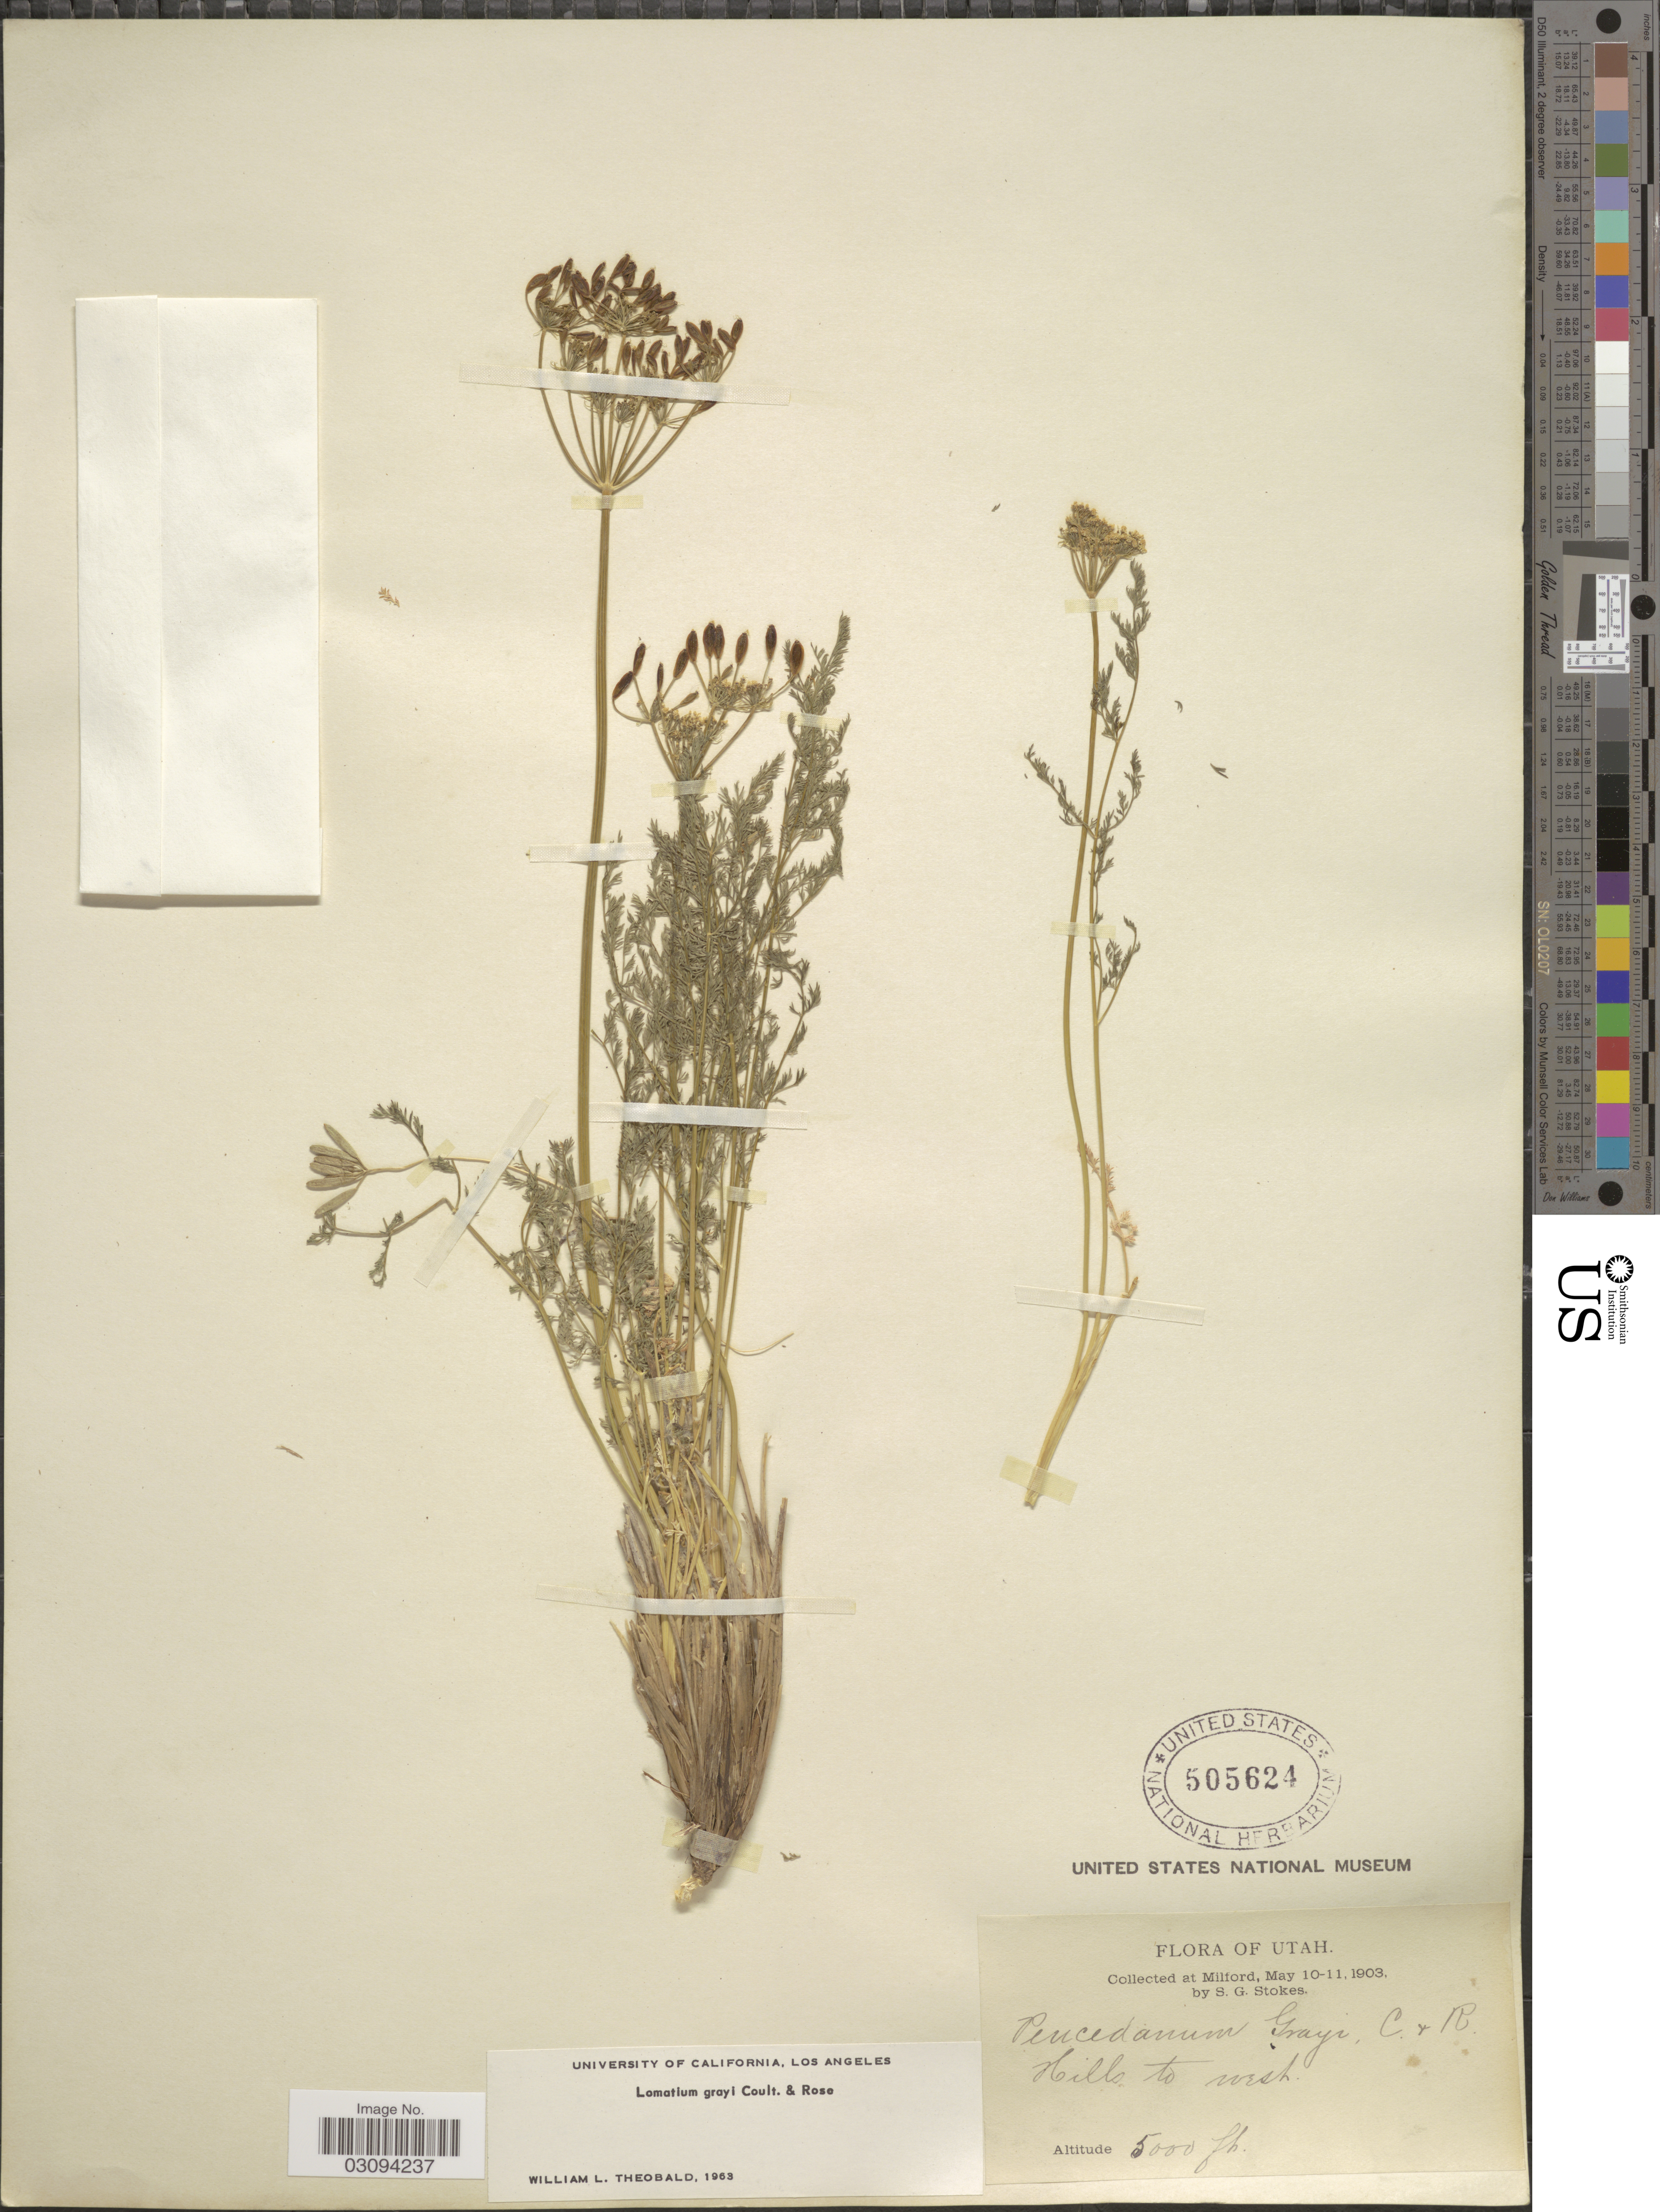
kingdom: Plantae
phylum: Tracheophyta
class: Magnoliopsida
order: Apiales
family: Apiaceae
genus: Lomatium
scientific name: Lomatium grayi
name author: (J.M. Coult. & Rose) J.M. Coult. & Rose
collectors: S. G. Stokes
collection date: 1903-05-10/1903-05-11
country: United States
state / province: Utah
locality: Milford. Hills to west.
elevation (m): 1524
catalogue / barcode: US 505624